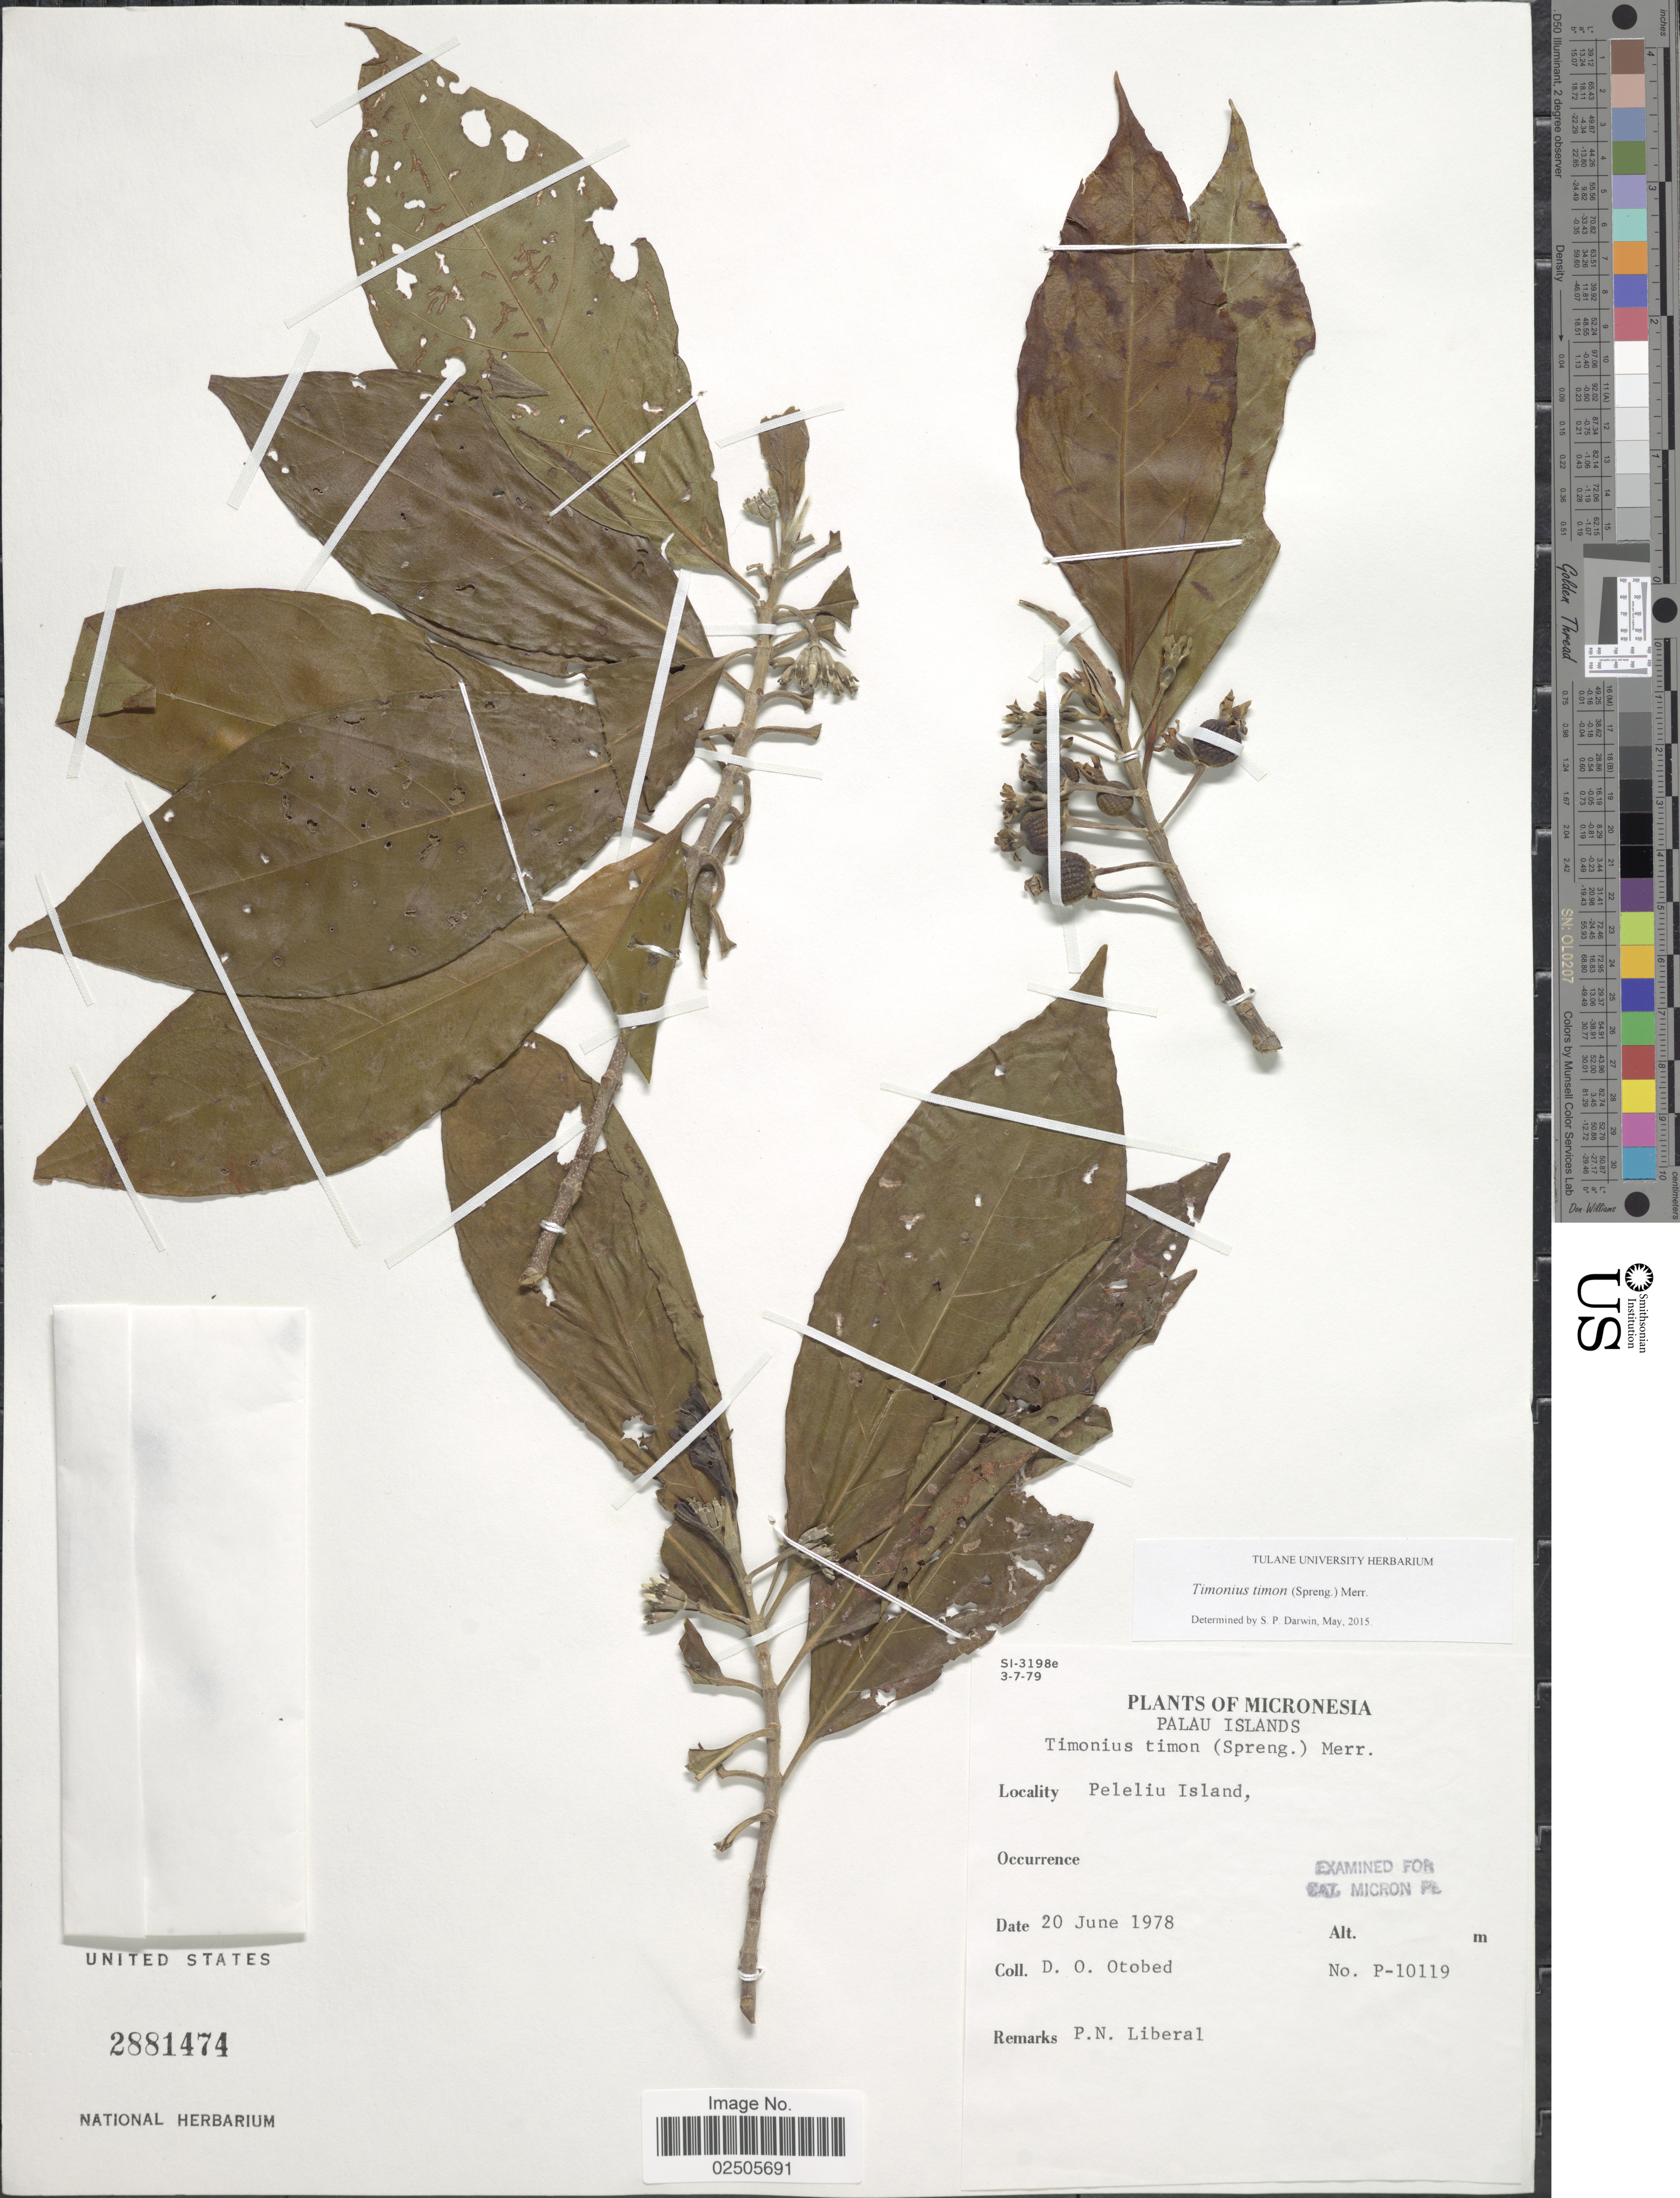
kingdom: Plantae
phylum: Tracheophyta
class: Magnoliopsida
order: Gentianales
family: Rubiaceae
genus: Timonius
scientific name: Timonius timon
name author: (Spreng.) Merr.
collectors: D. O. Otobed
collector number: P10119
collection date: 1978-06-20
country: Palau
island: Beliliou [Peleliu]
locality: Palau Islands, Peleliu Island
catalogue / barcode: US 2881474